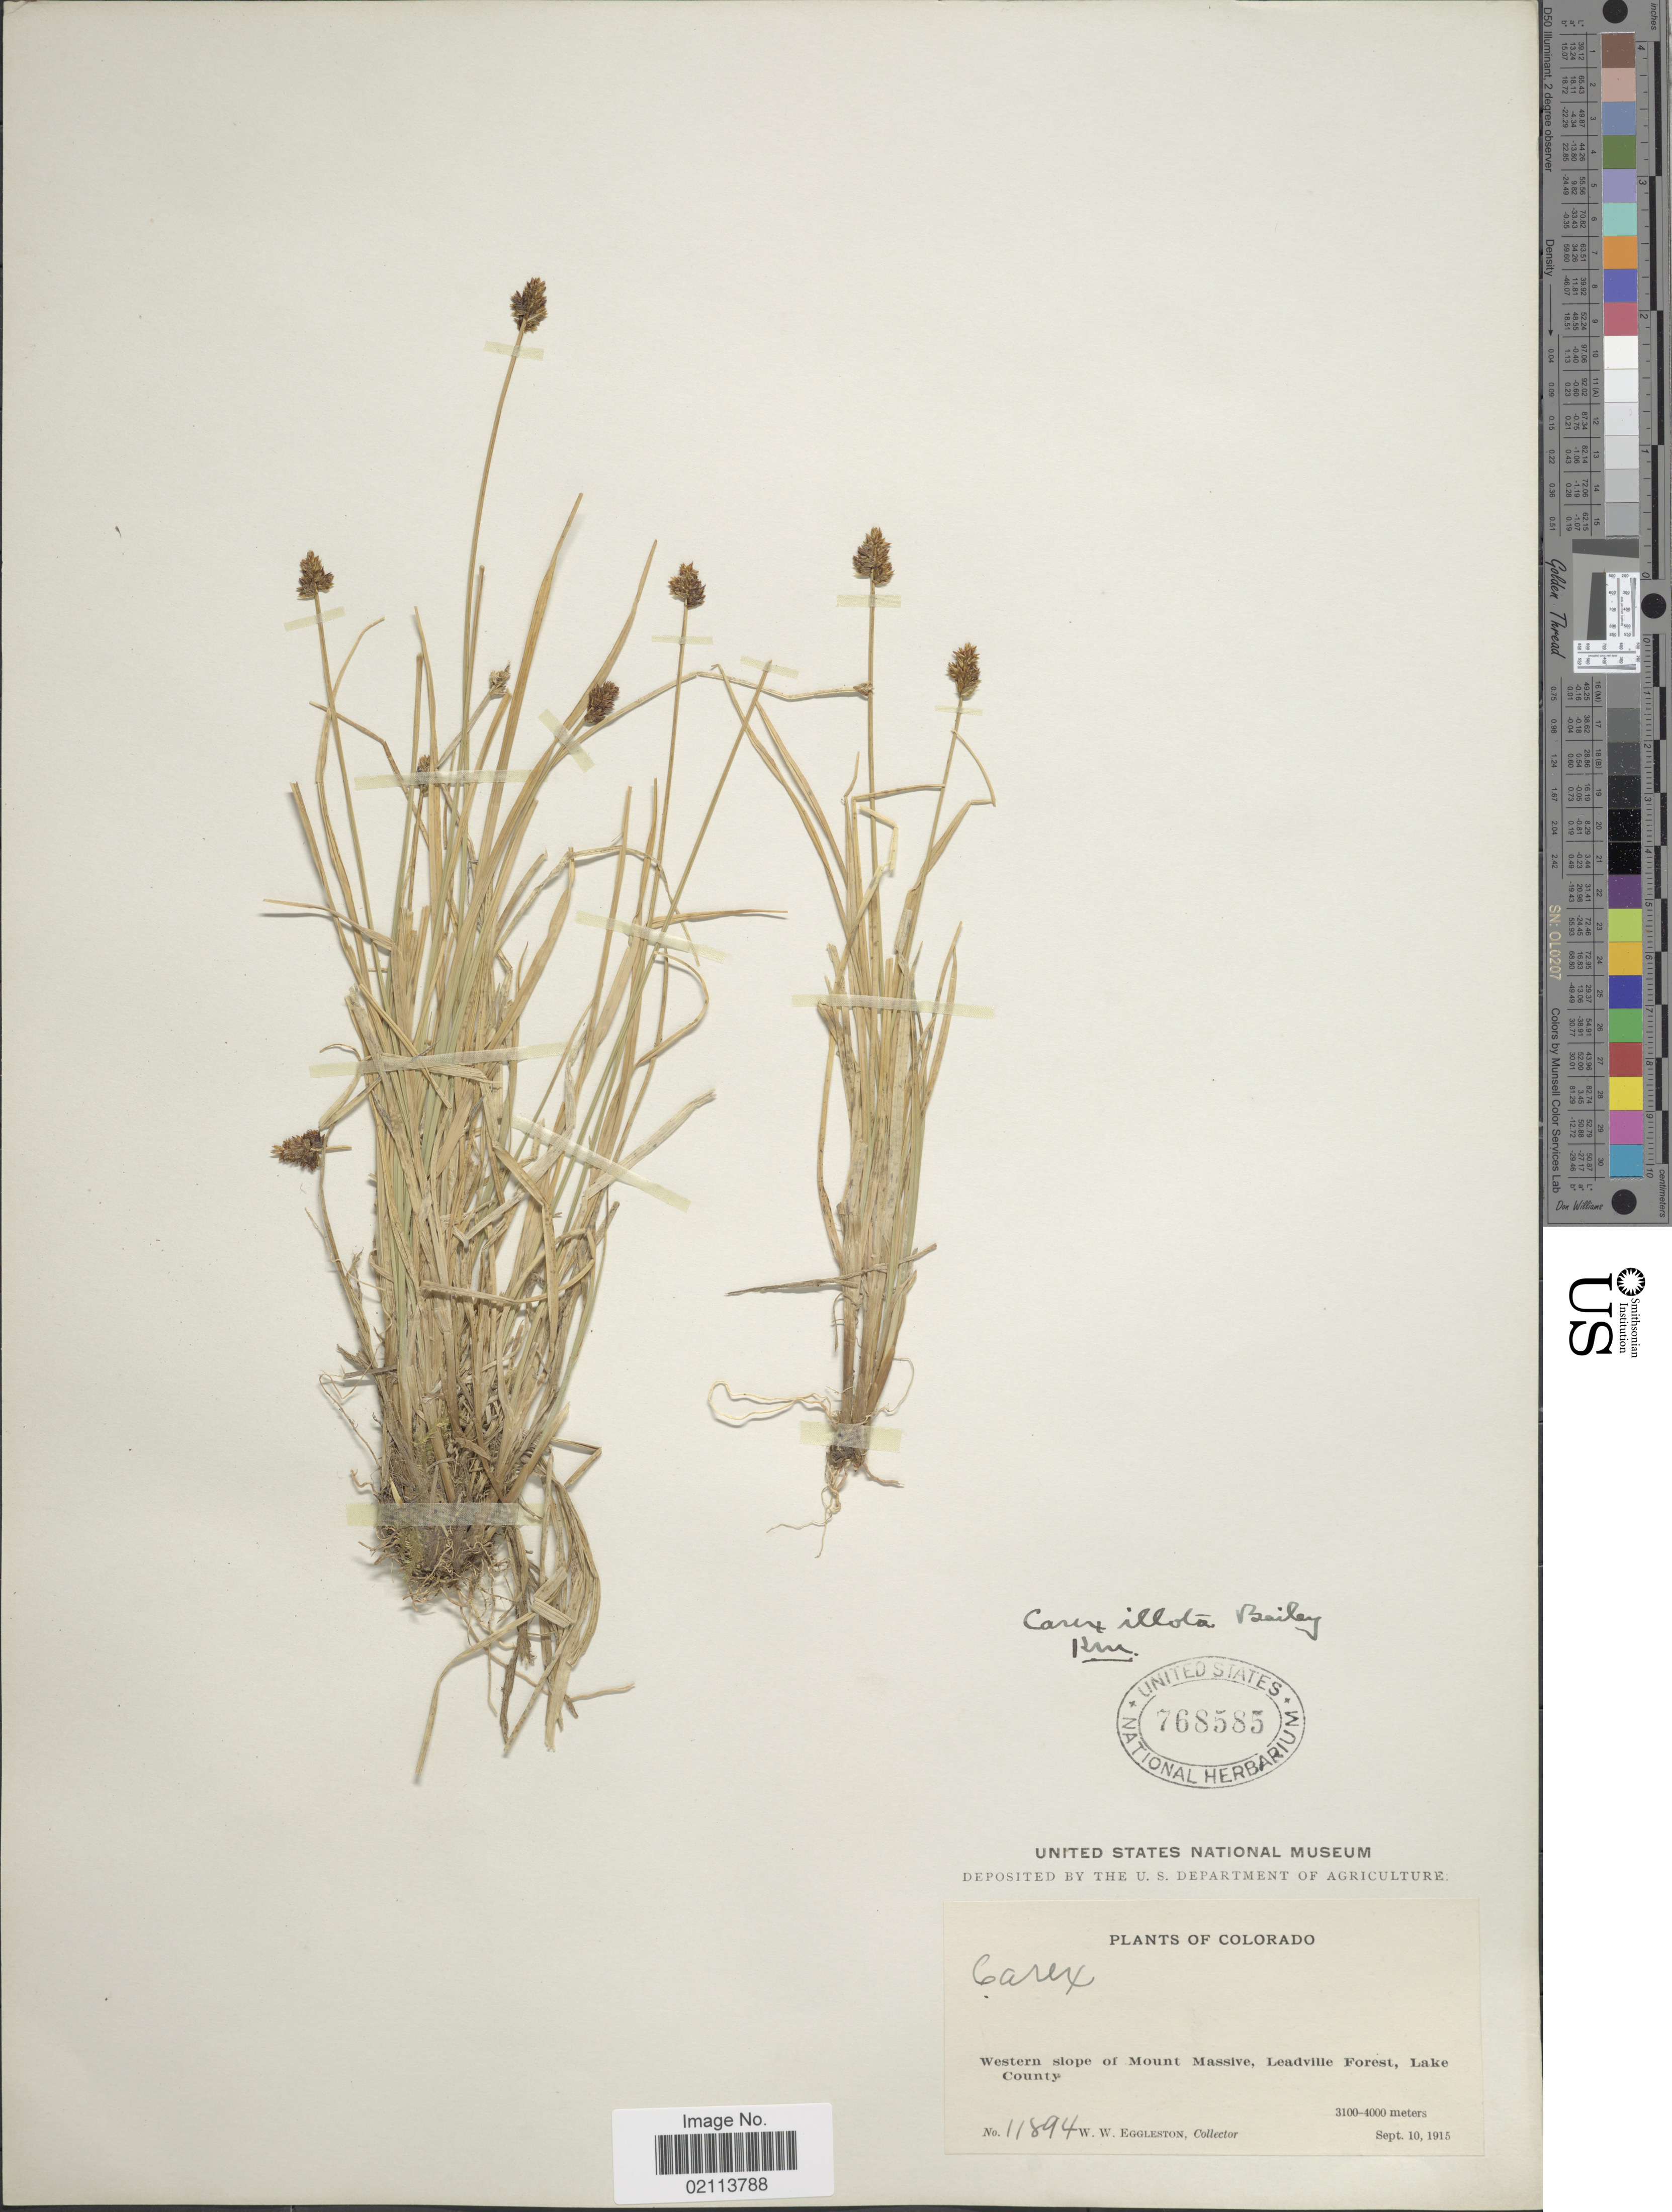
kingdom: Plantae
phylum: Tracheophyta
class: Liliopsida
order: Poales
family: Cyperaceae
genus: Carex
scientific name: Carex illota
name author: L.H. Bailey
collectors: W. W. Eggleston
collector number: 11894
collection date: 1915-09-10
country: United States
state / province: Colorado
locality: Western slope of Mount Massive, Leadville Forest, Lake County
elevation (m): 3100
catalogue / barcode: US 768585